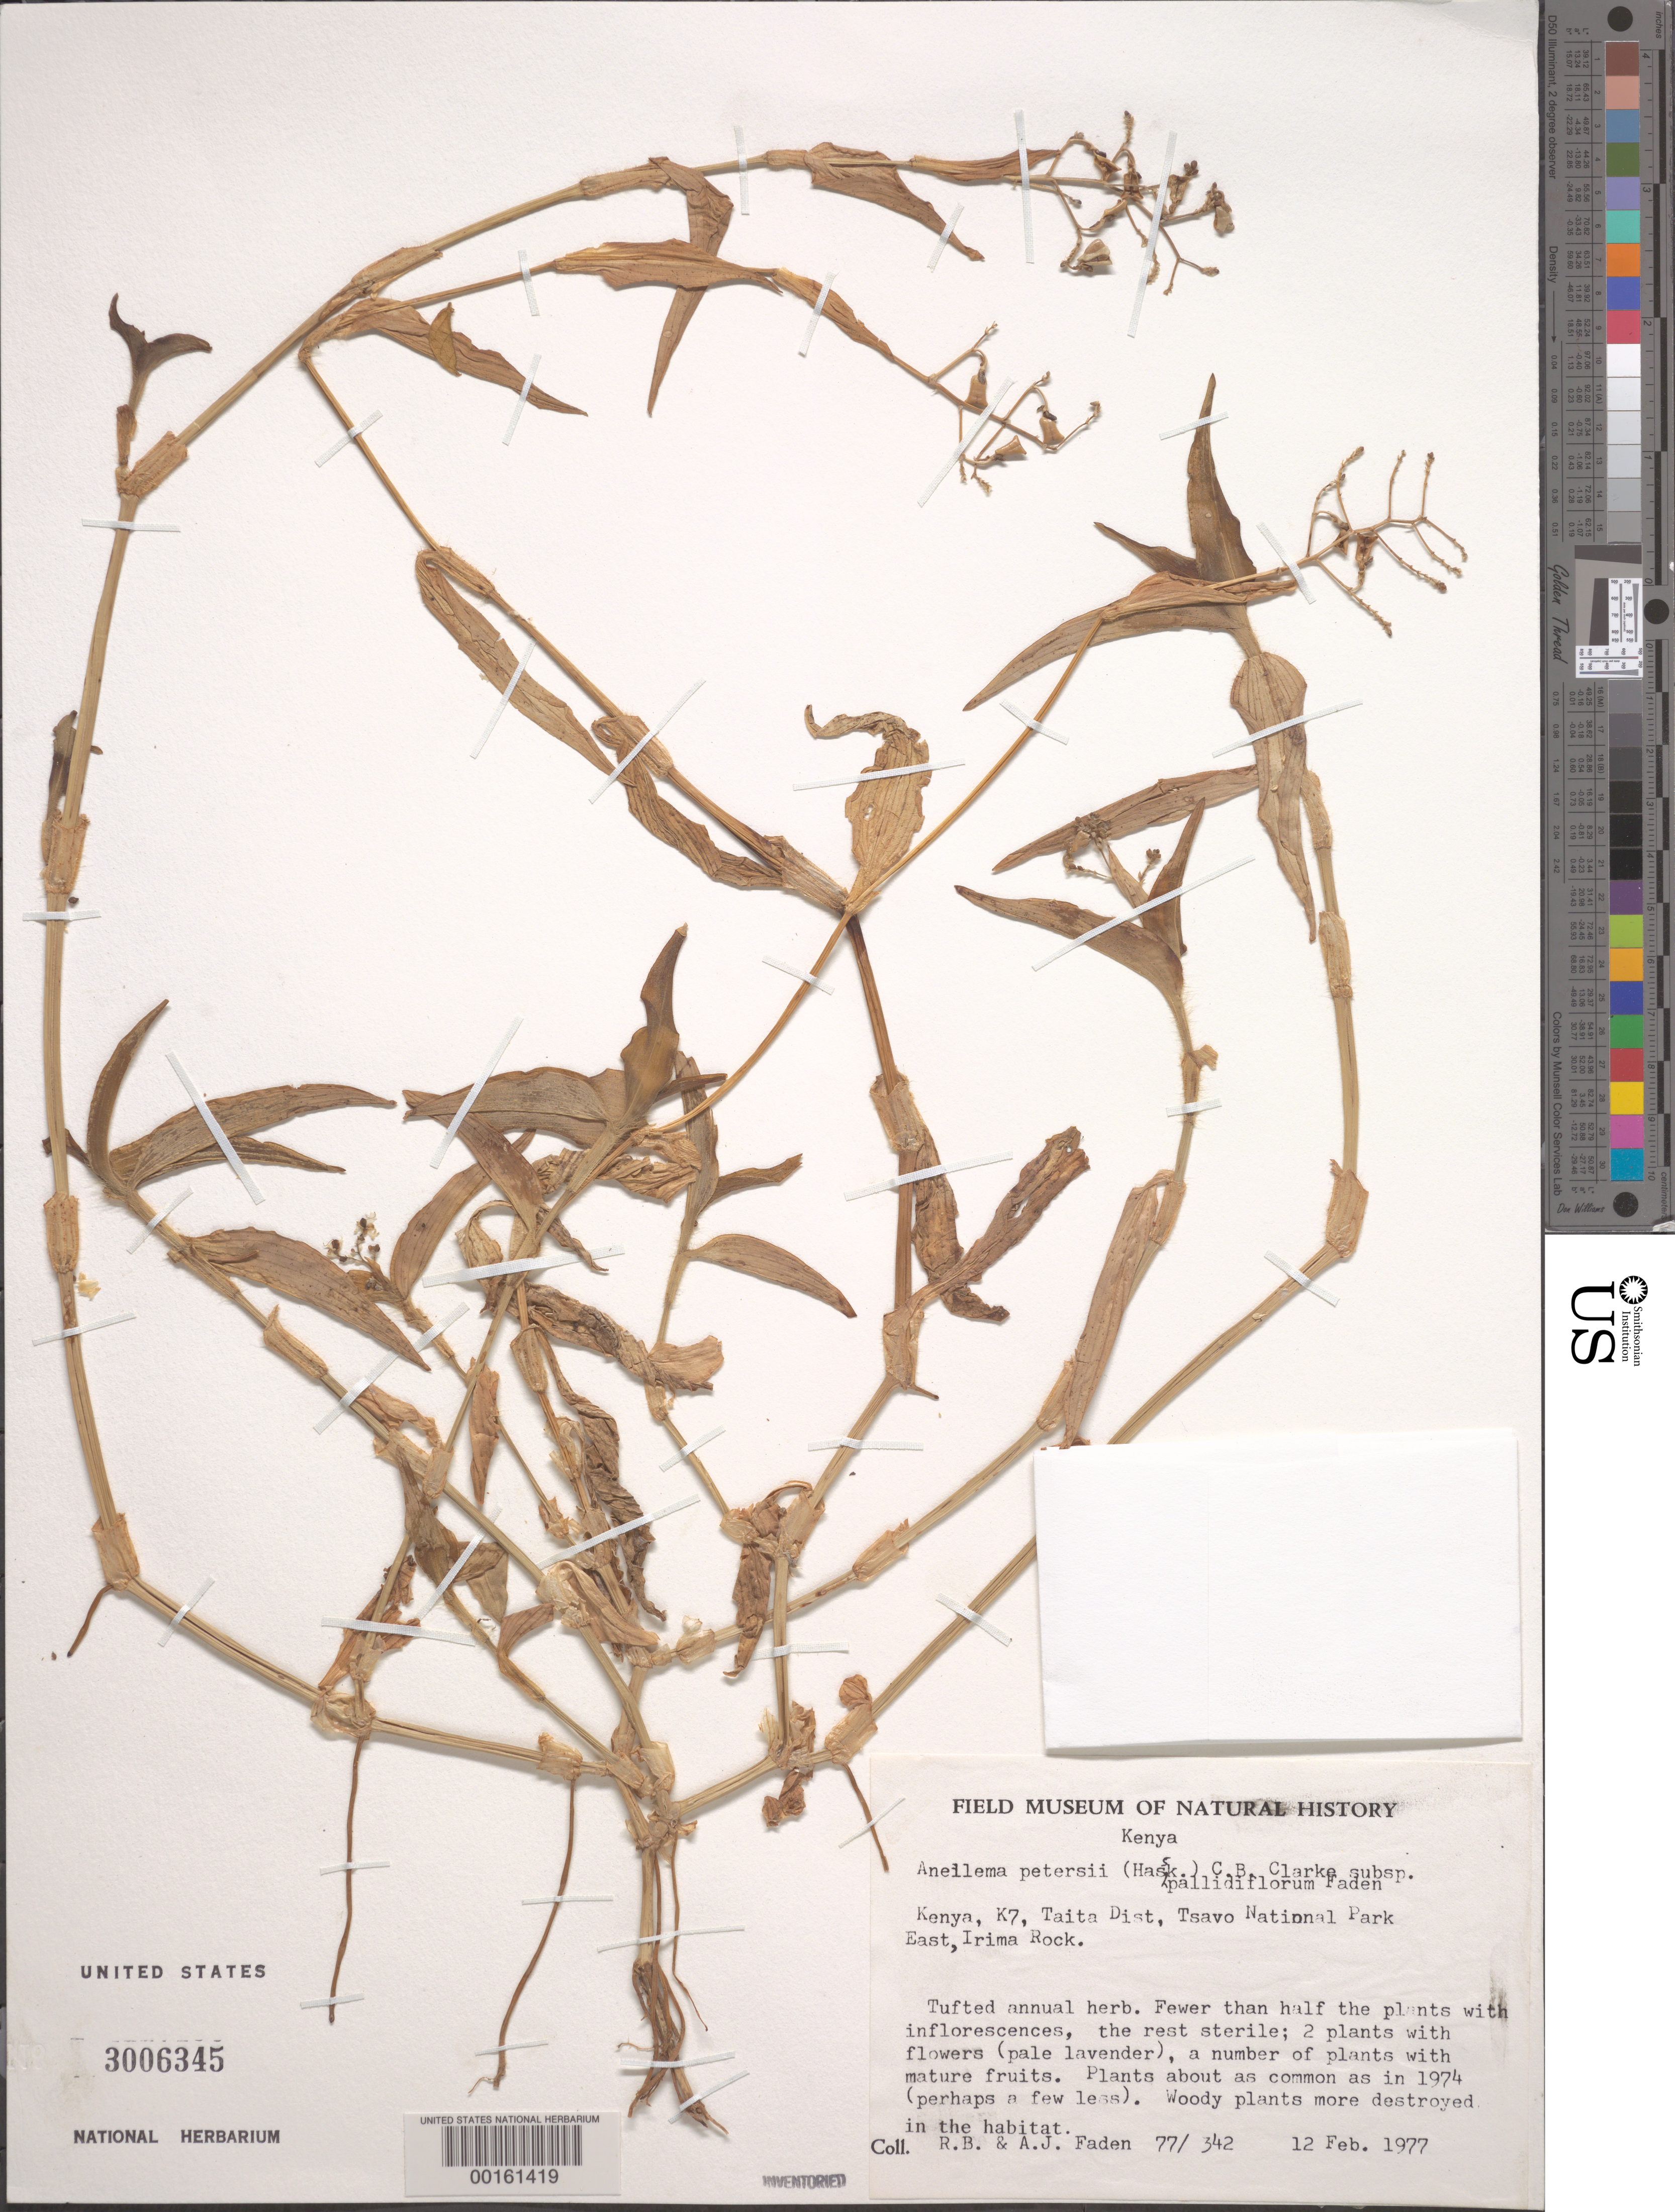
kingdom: Plantae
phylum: Tracheophyta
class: Liliopsida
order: Commelinales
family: Commelinaceae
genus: Aneilema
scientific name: Aneilema petersii subsp. pallidiflorum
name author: Faden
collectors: R. B. Faden & A. J. Faden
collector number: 77/342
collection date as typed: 12 Feb 1977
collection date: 1977-02-12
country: Kenya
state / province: Taita Taveta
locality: Tsavo national park east, irima rock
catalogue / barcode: US 3006345